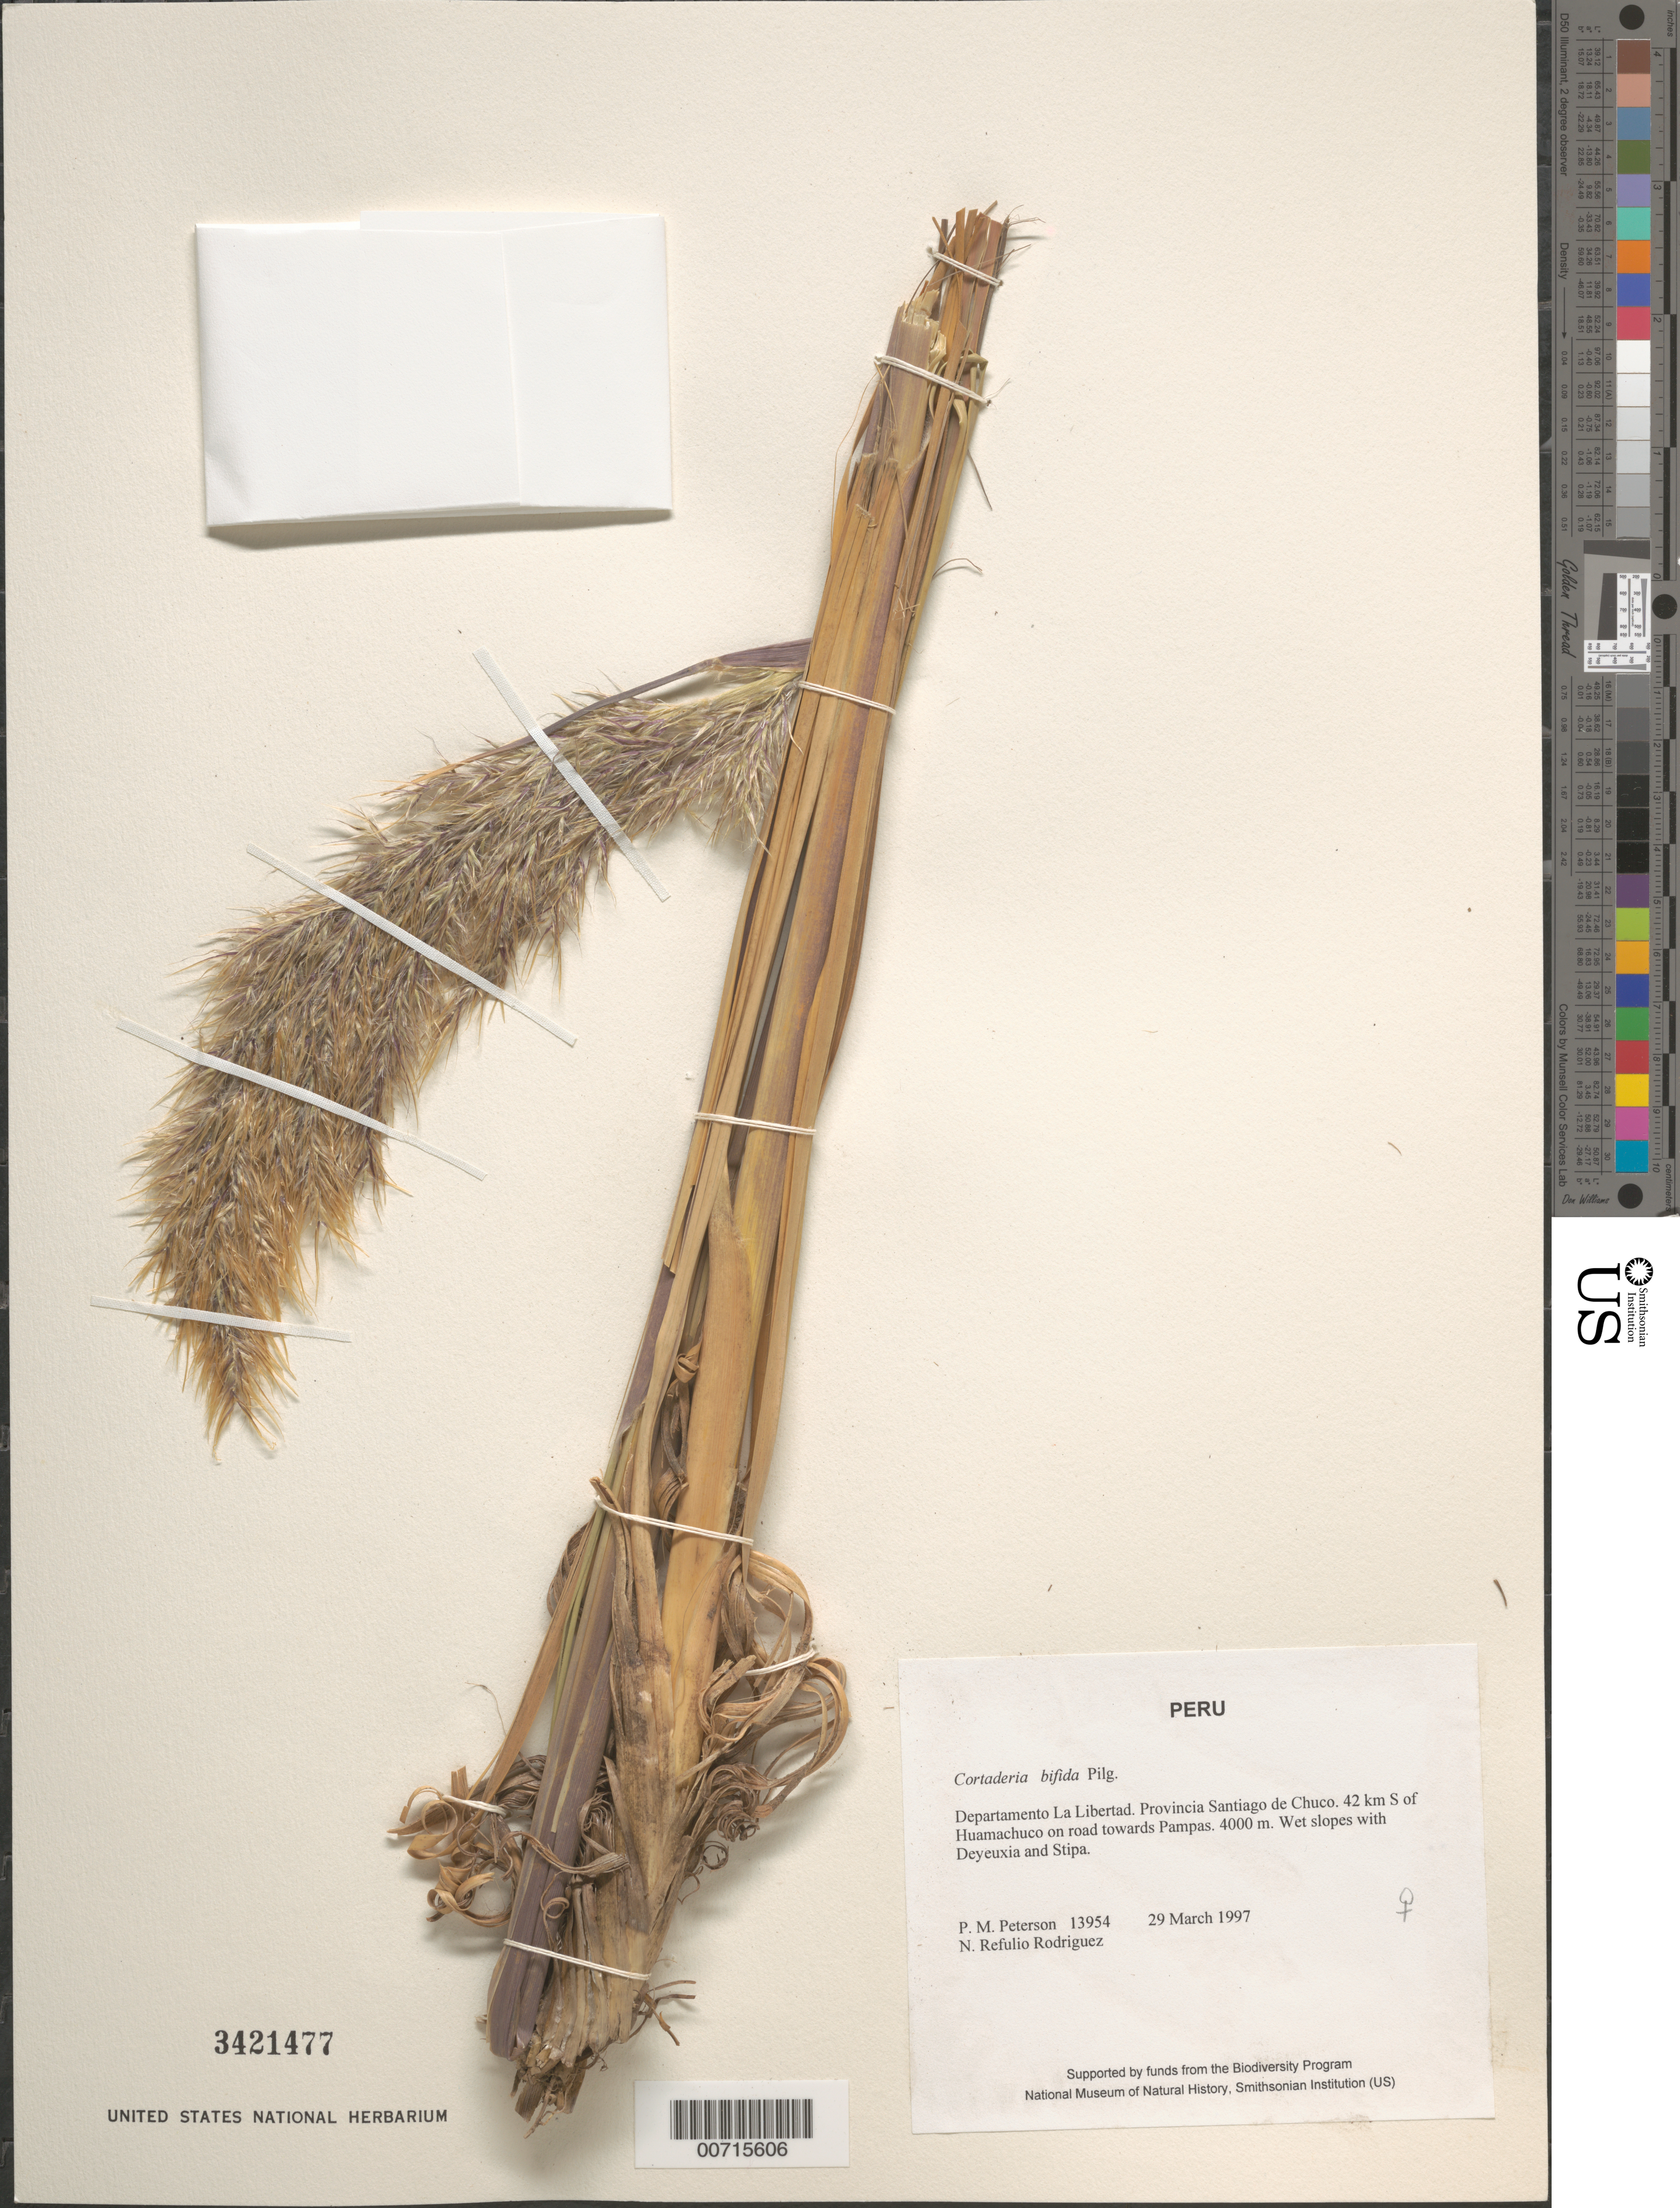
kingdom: Plantae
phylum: Tracheophyta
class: Liliopsida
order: Poales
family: Poaceae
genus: Cortaderia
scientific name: Cortaderia bifida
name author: Pilg.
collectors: P. M. Peterson & N. Refulio-Rodríguez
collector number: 13954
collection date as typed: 29 Mar 1997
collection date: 1997-03-29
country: Peru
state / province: La Libertad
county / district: Santiago de Chuco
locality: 42 km S of Huamachuco on road towards Pampas.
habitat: Wet slopes with Deyeuxia and Stipa.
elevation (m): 4000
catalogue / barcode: US 3421477